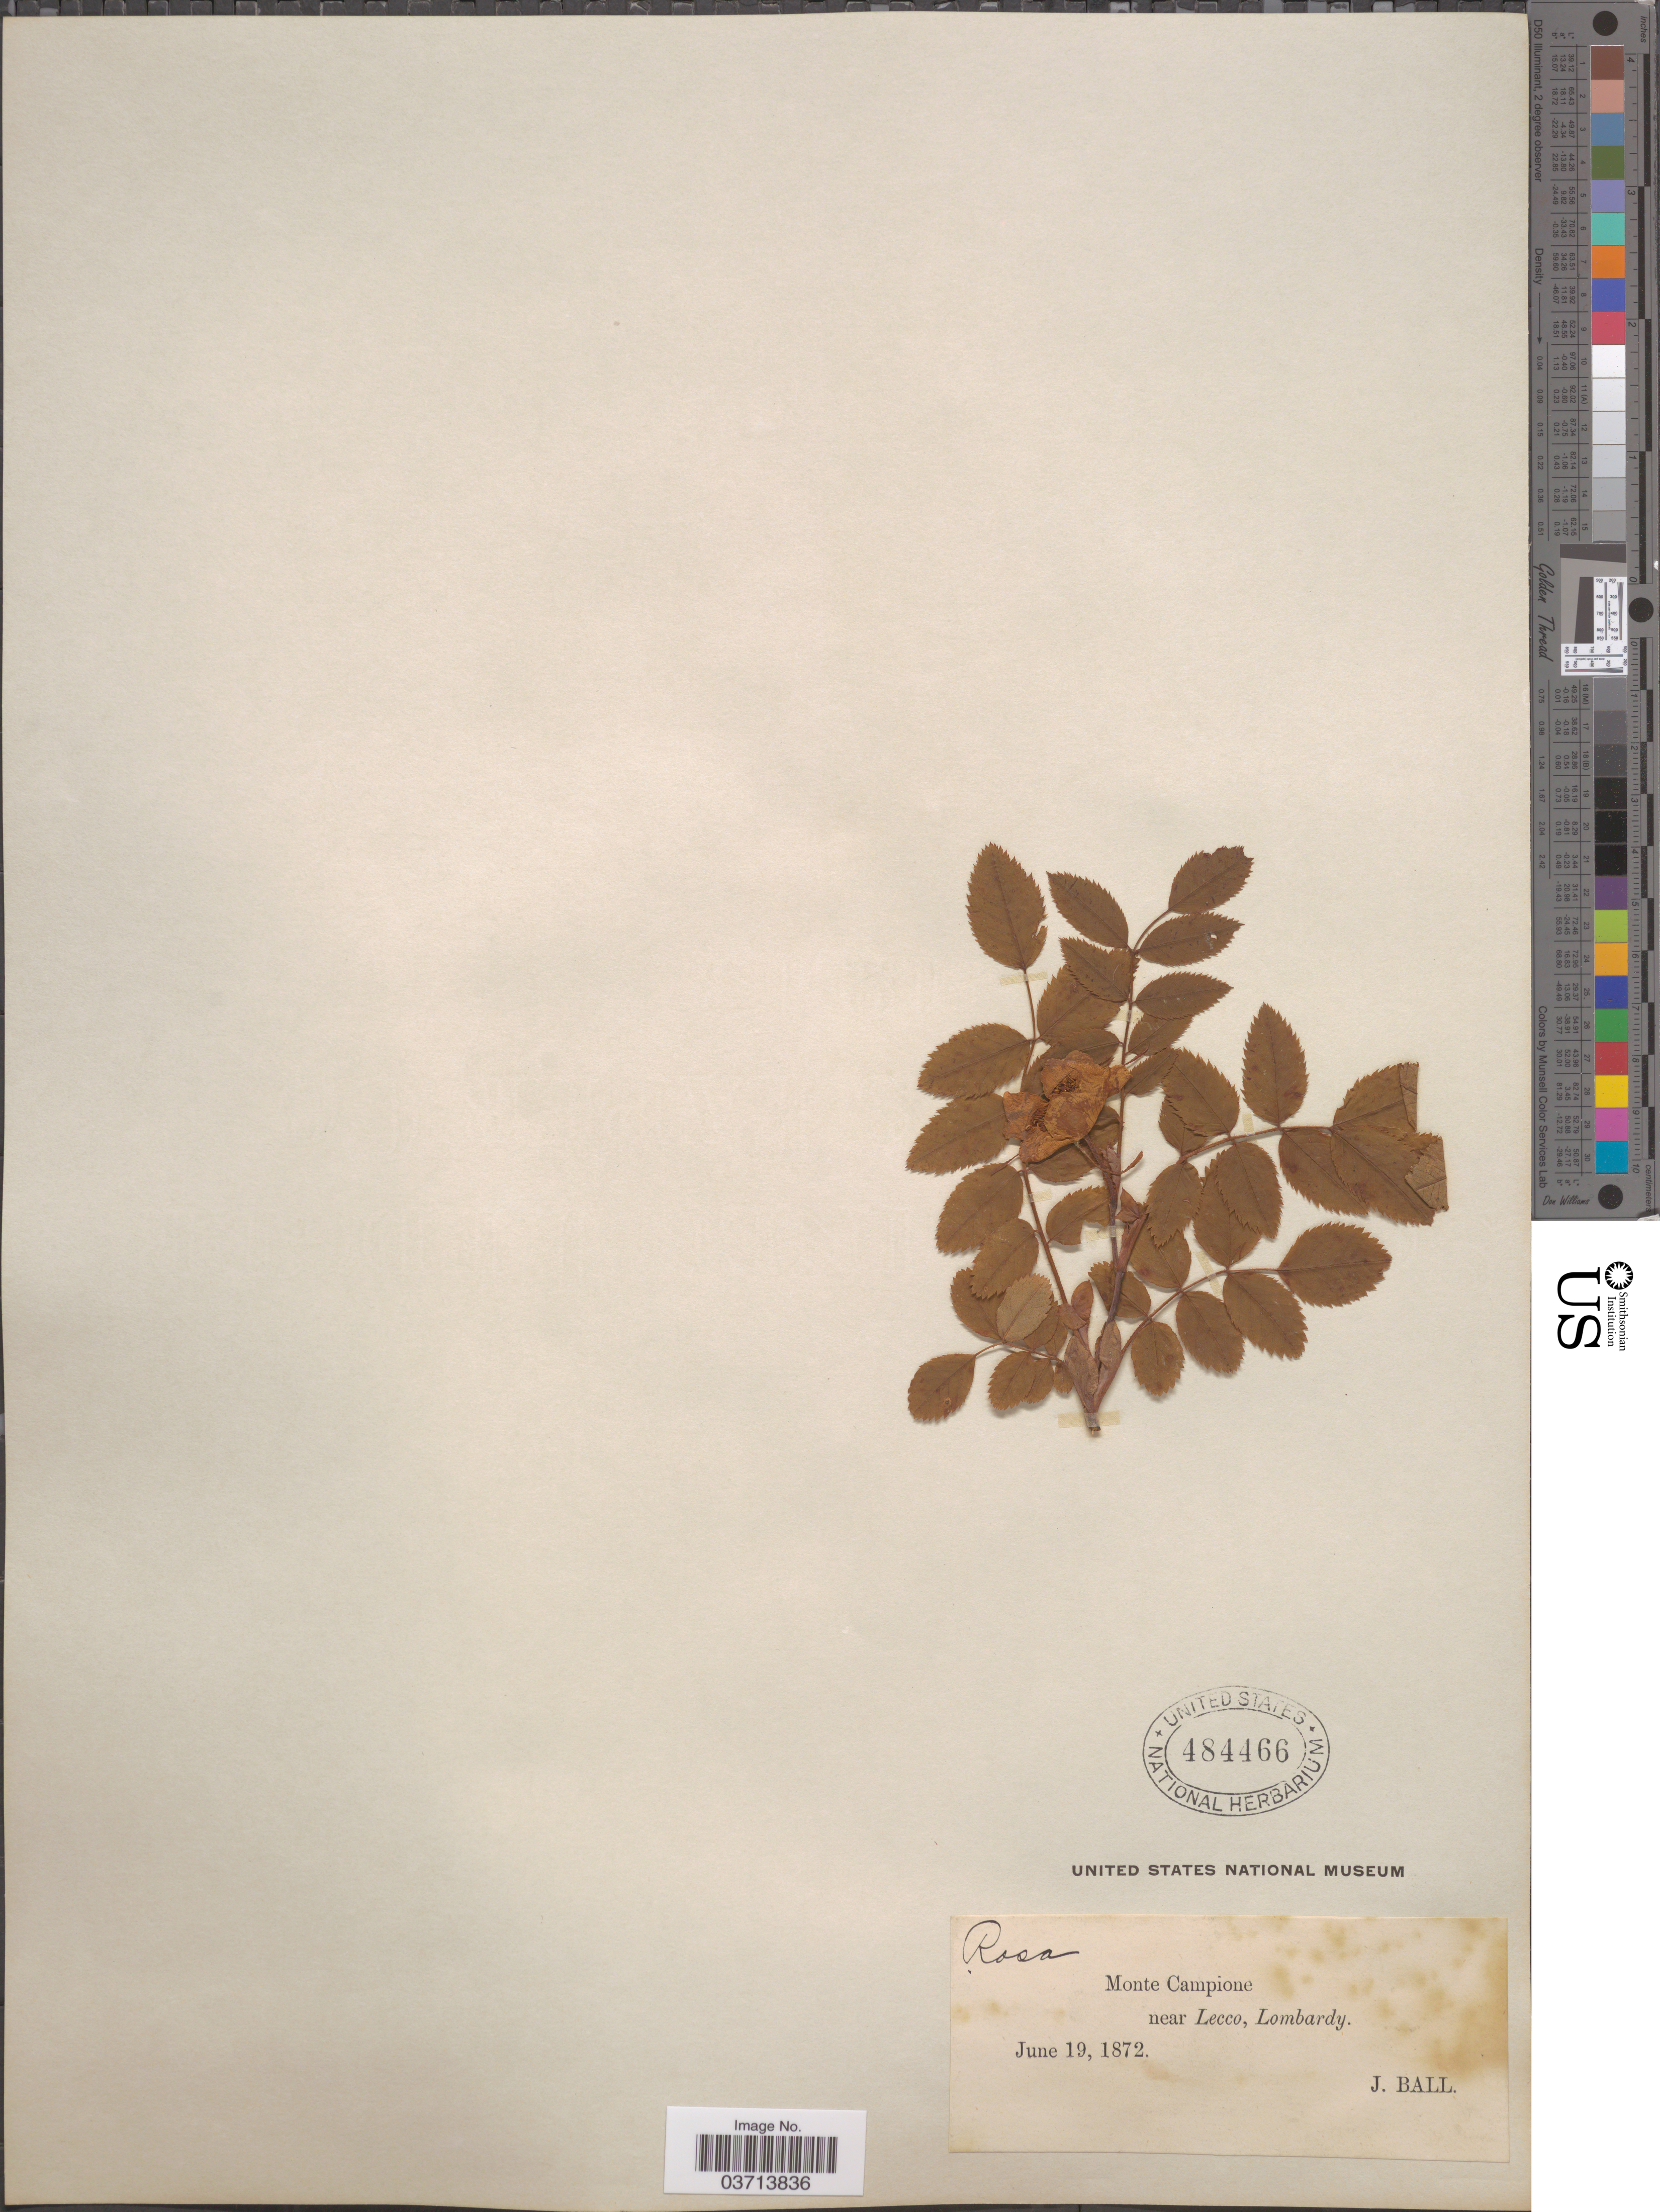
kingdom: Plantae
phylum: Tracheophyta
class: Magnoliopsida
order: Rosales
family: Rosaceae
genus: Rosa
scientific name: Rosa sp.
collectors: J. Ball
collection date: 1872-06-19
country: Italy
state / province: Lombardy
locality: Monte Campione near Lecco, Lombardy.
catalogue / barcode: US 484466